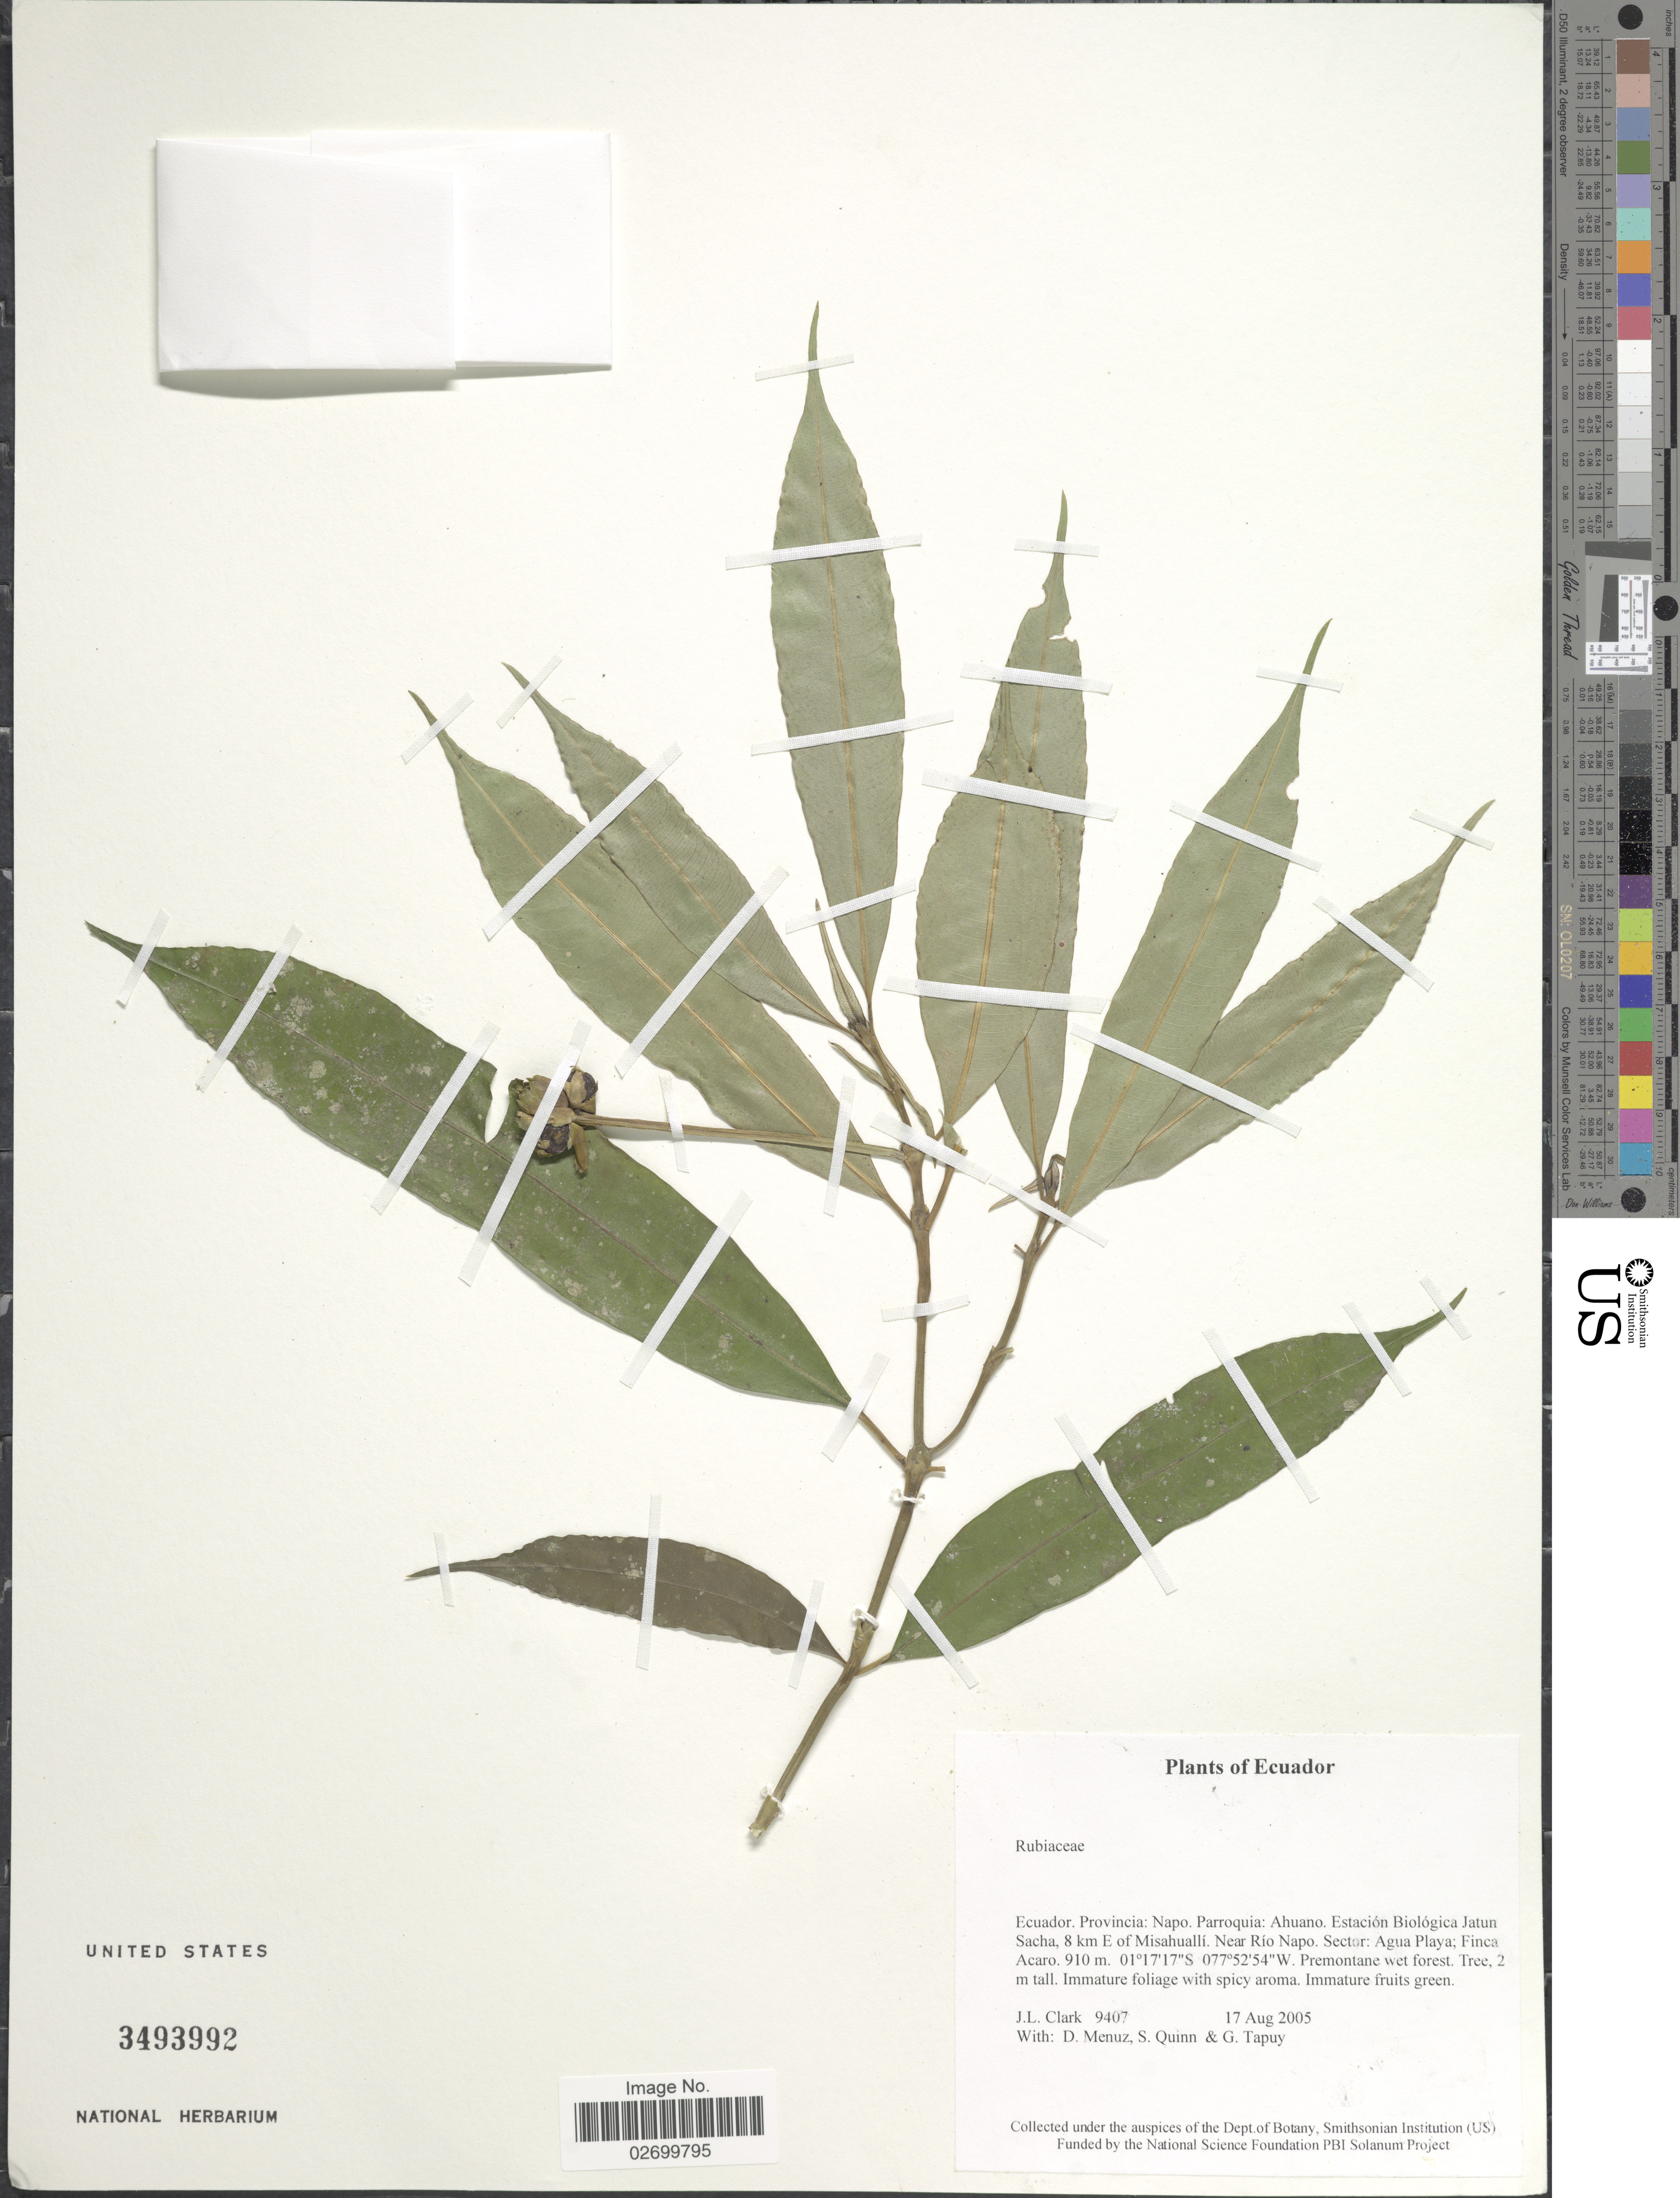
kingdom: Plantae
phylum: Tracheophyta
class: Magnoliopsida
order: Gentianales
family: Rubiaceae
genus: Palicourea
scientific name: Palicourea schunkei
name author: (C.M. Taylor) C.M. Taylor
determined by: Kirkbride, J. H., Jr.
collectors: J. L. Clark, D. Menuz, S. Quinn & G. Tapuy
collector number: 9407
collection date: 2005-08-17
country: Ecuador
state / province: Napo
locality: Parroquia: Ahuano. Estacion Biologica Jatun Sacha, 8 km E of Misahualli. Near Rio Napo. Sector: Agua Playa; Finca Acaro.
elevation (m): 910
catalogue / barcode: US 3493992